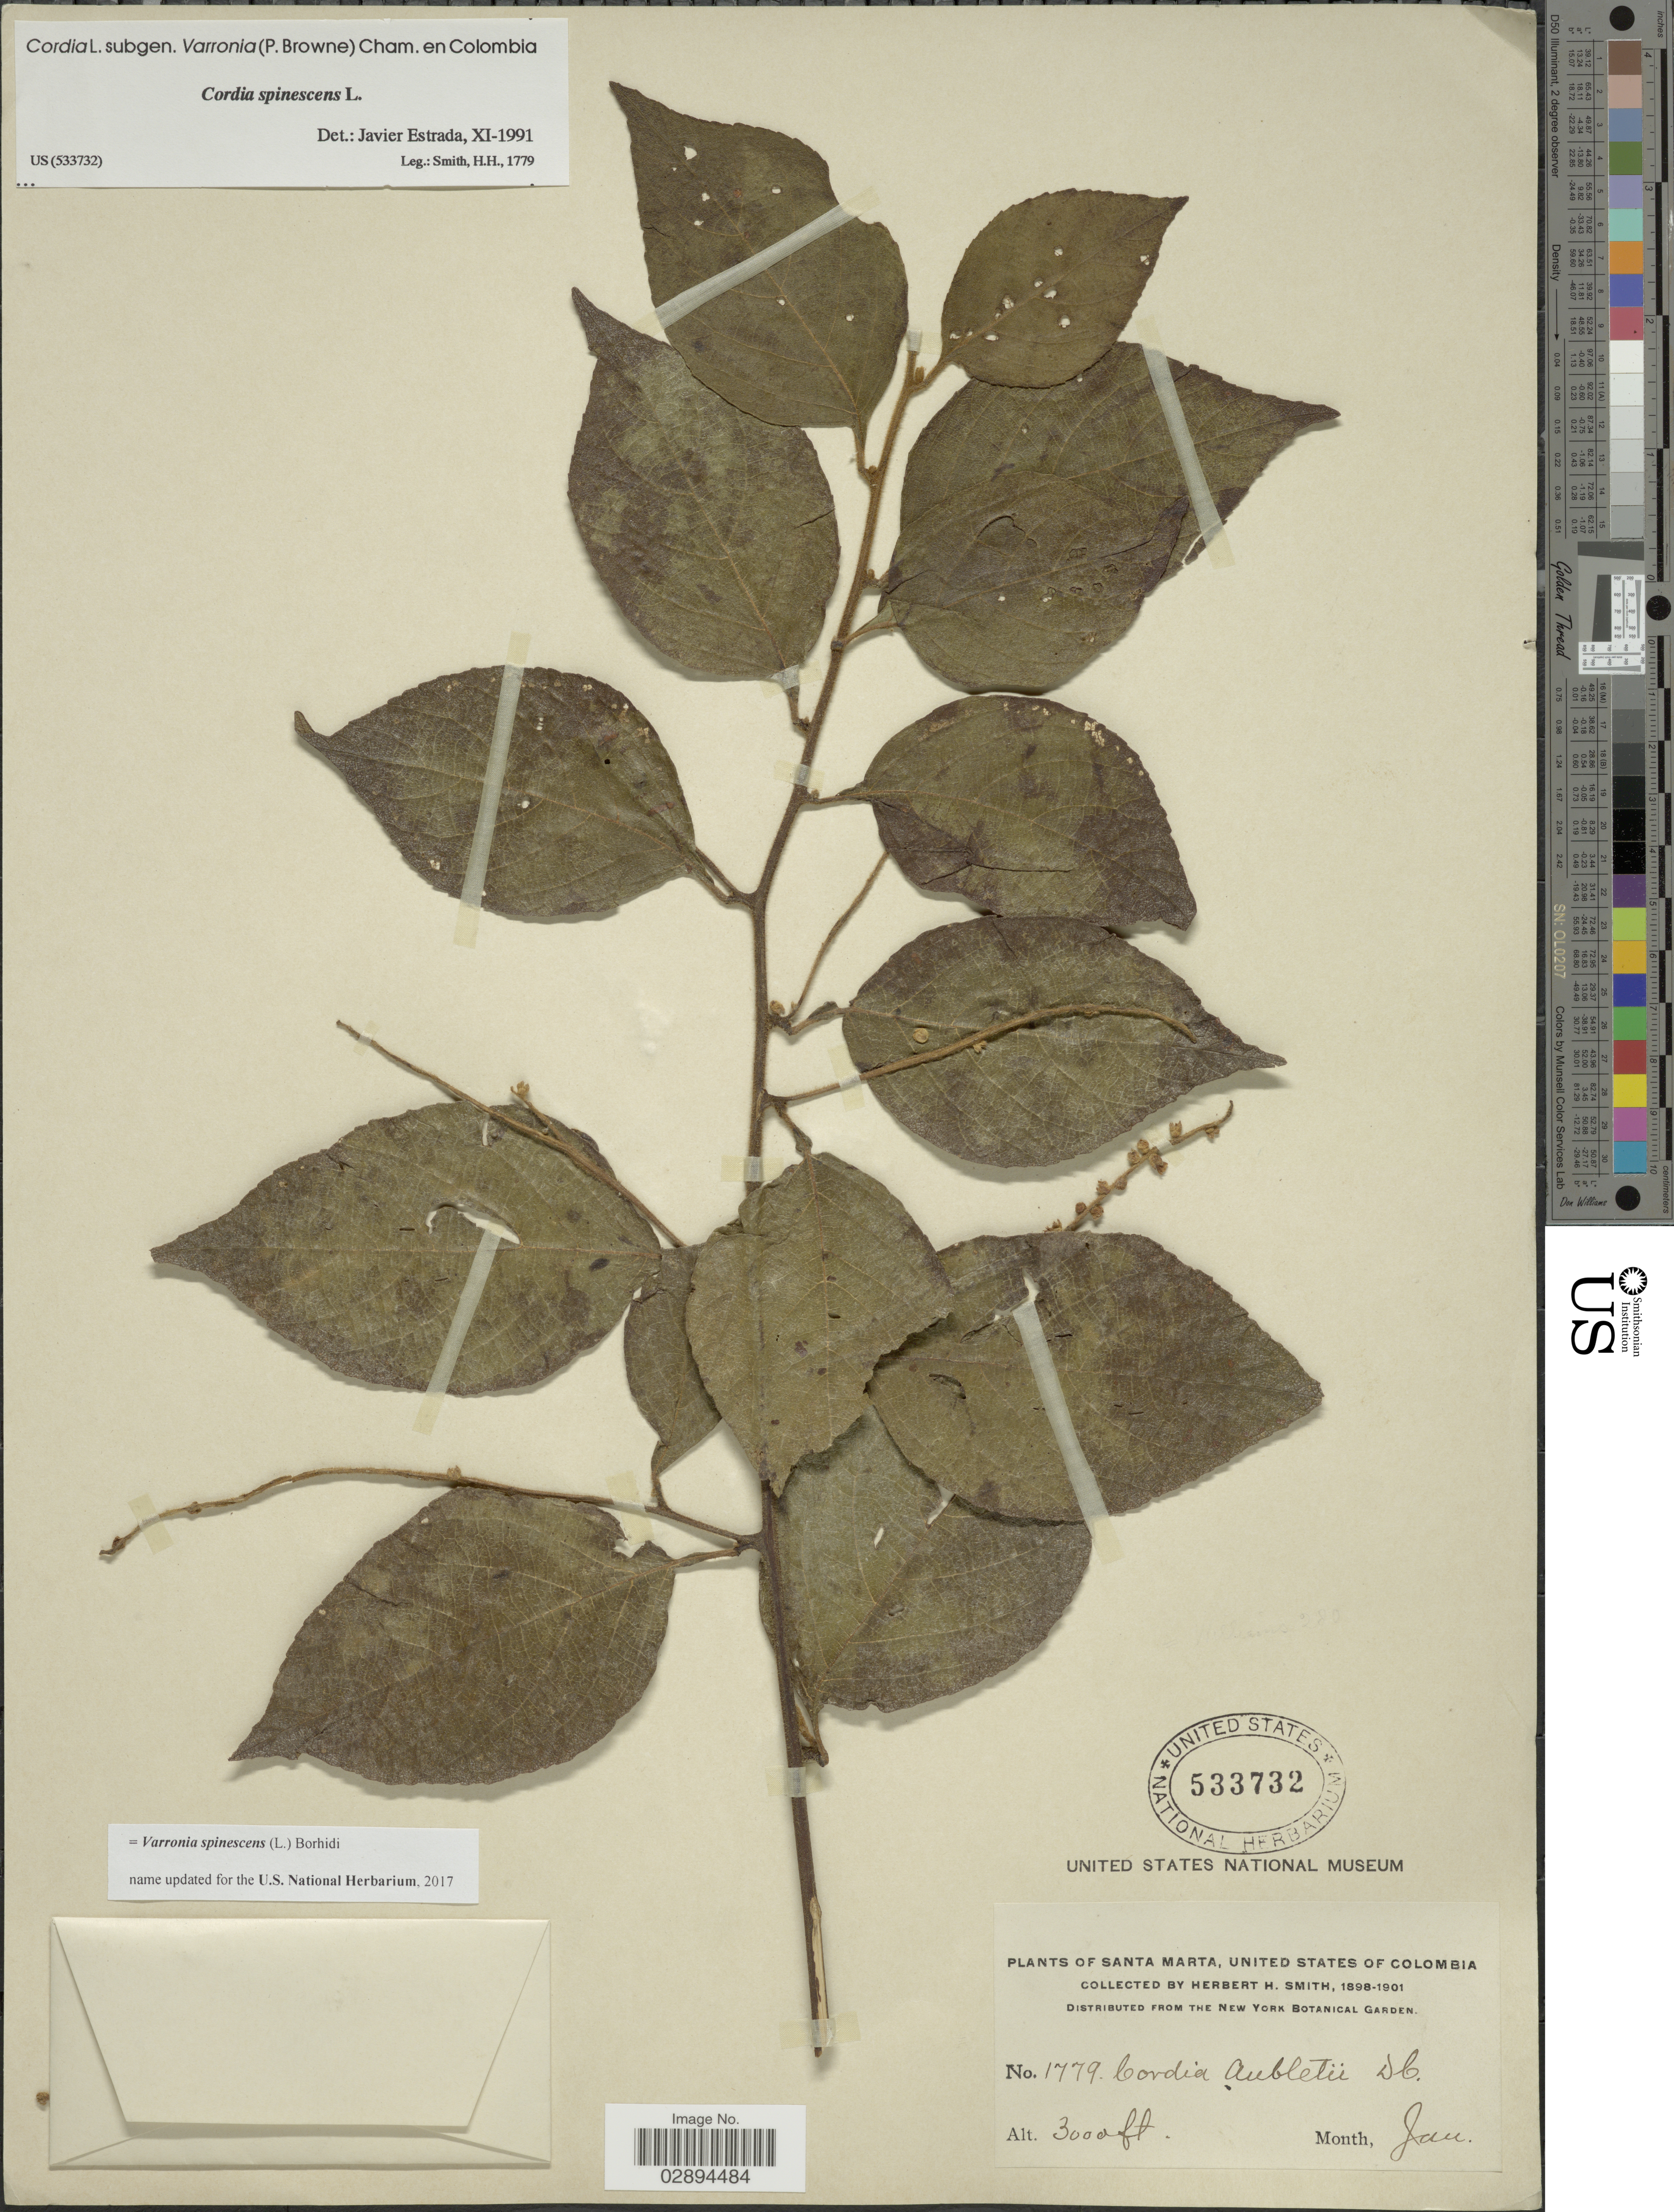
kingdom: Plantae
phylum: Tracheophyta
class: Magnoliopsida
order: Boraginales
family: Cordiaceae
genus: Varronia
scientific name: Varronia spinescens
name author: (L.) Borhidi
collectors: Herbert H. Smith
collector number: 1779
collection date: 1898-01/1901-01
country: Colombia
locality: Santa Marta, United States of Colombia.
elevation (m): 914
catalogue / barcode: US 533732